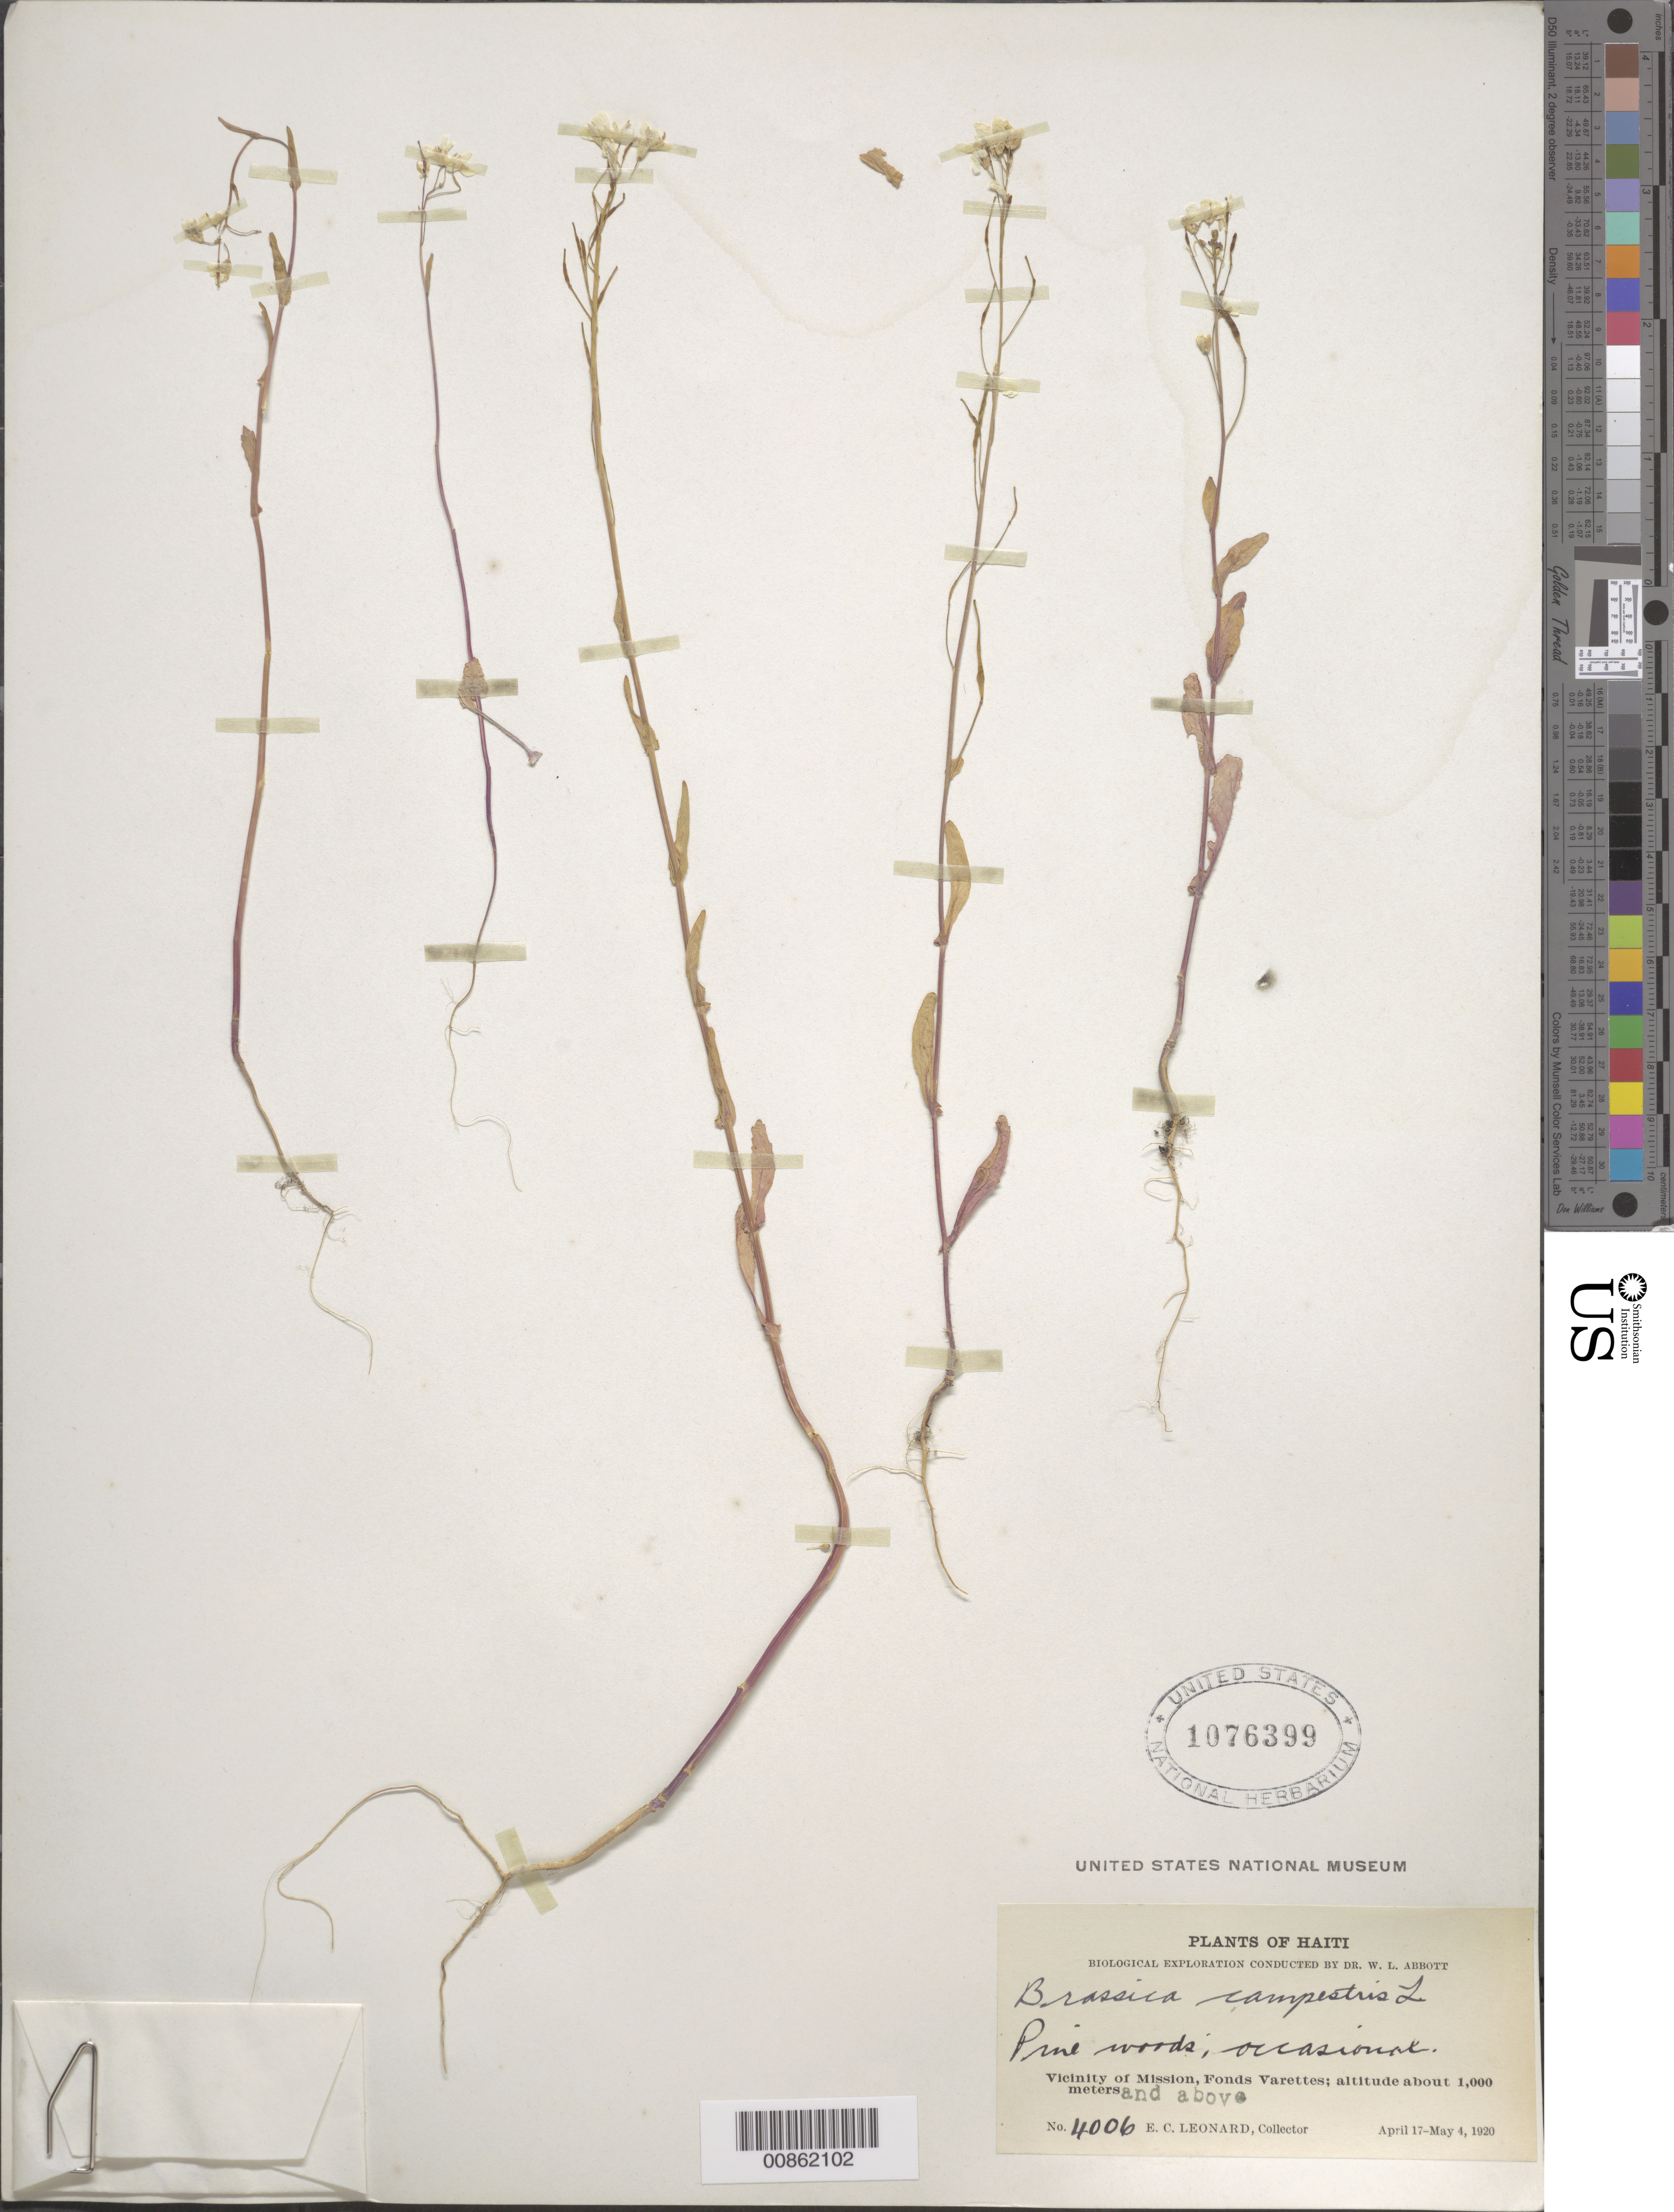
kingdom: Plantae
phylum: Tracheophyta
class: Magnoliopsida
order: Brassicales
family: Brassicaceae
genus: Brassica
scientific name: Brassica campestris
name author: L.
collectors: E. C. Leonard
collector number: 4006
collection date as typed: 17 Apr 1920 to 04 May 1920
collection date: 1920-04-17/1920-05-04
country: Haiti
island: Hispaniola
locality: Vicinity of Mission, Fonds Varettes.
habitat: Pine woods.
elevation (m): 1000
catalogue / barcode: US 1076399